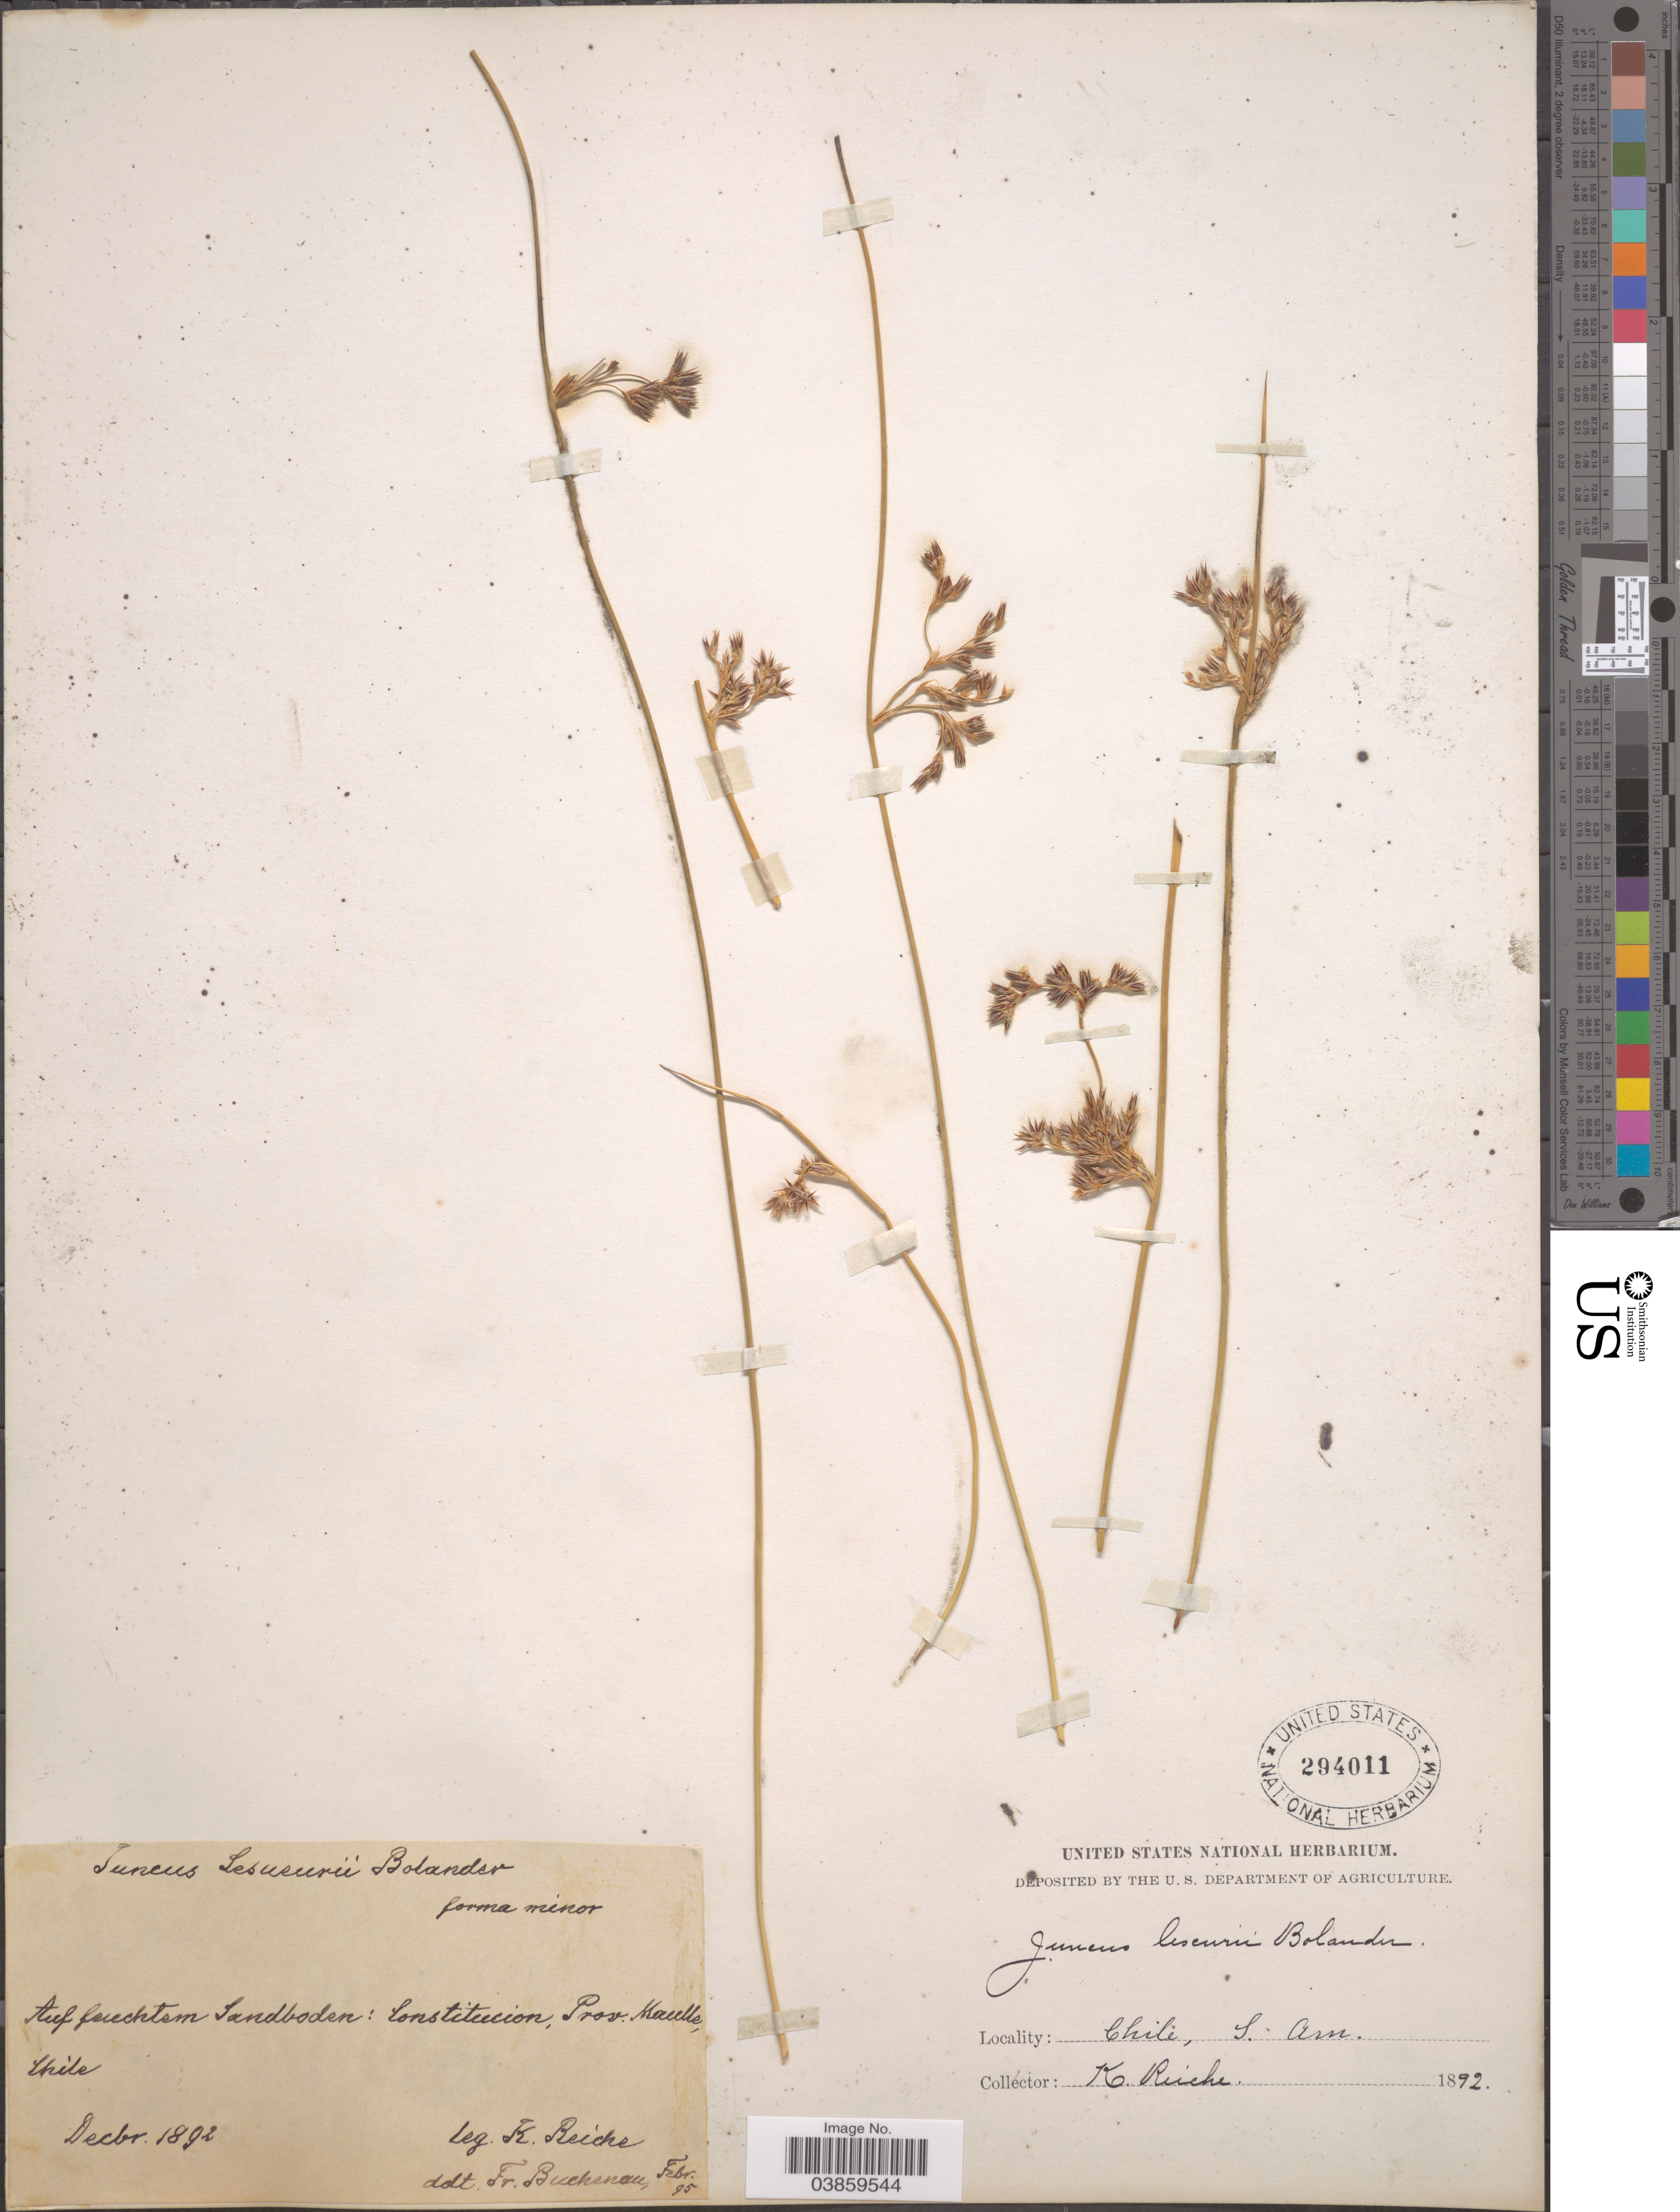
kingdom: Plantae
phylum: Tracheophyta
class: Liliopsida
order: Poales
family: Juncaceae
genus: Juncus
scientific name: Juncus lesueurii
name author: Bol.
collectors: K. F. Reiche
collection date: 1892-12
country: Chile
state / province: Maule (VII)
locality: Auf fenchtem Sandbodem: Constitucion, Prov. Maulle.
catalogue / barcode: US 294011